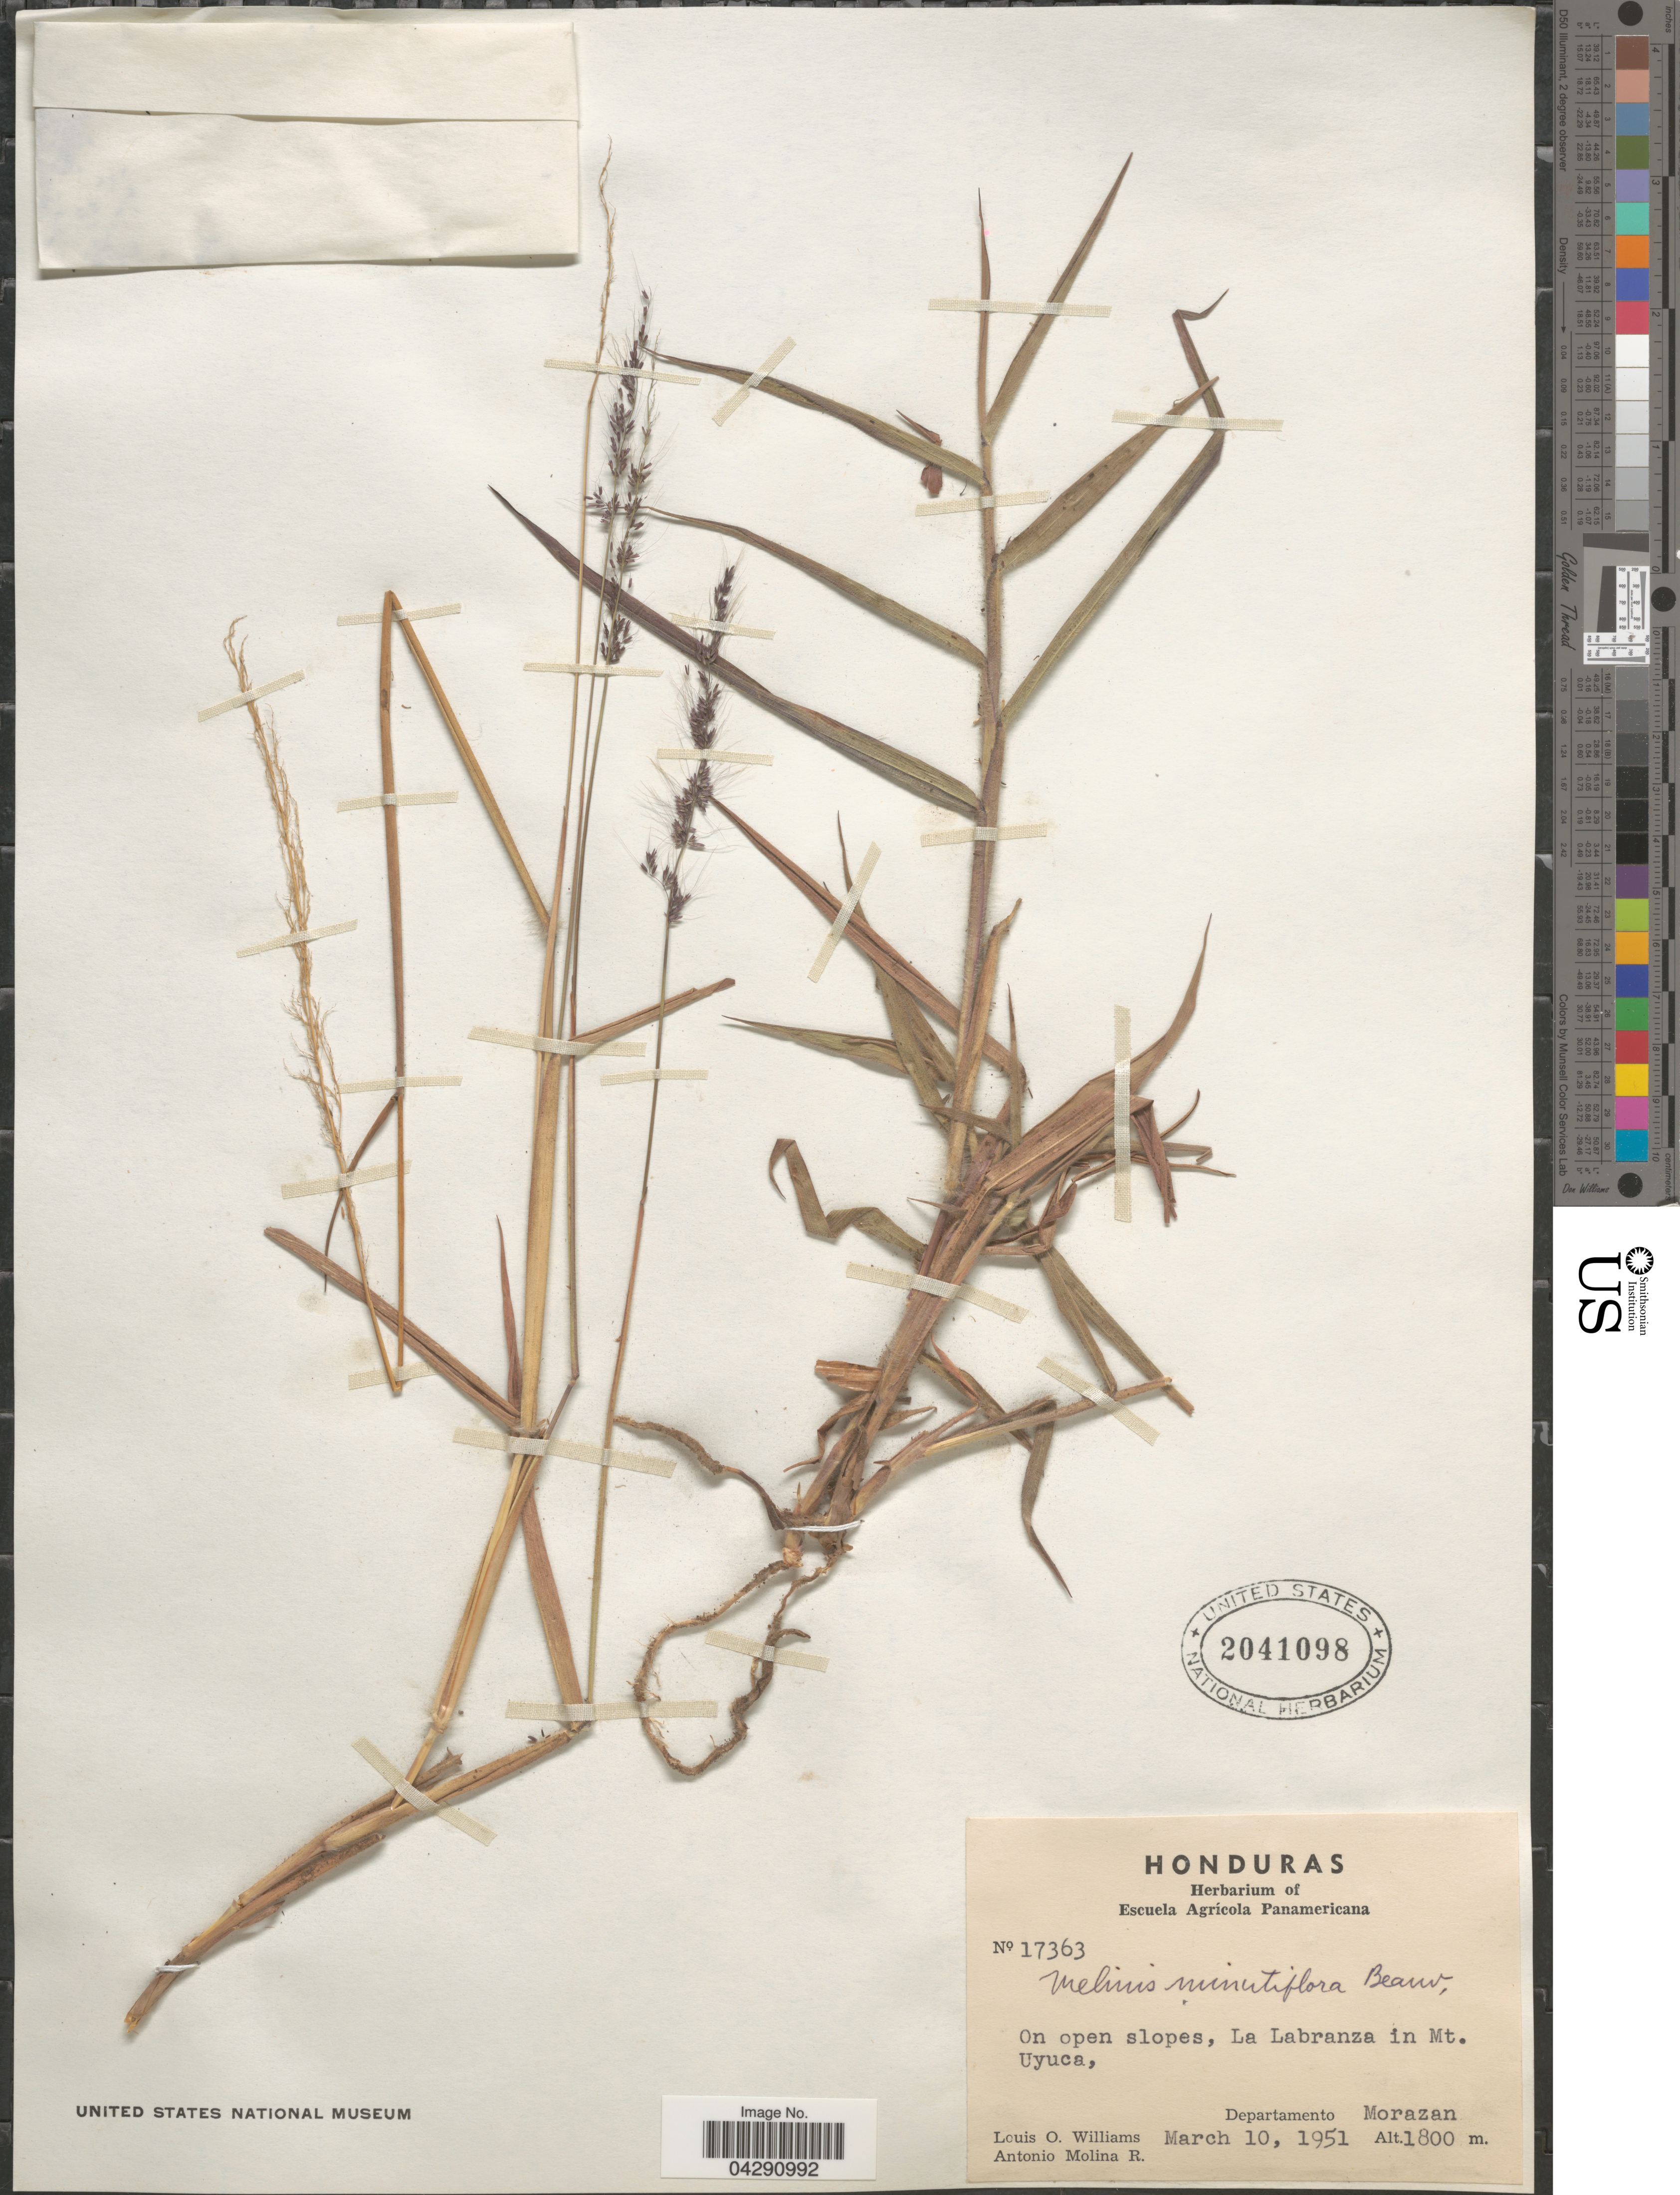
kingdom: Plantae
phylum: Tracheophyta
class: Liliopsida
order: Poales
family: Poaceae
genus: Melinis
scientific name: Melinis minutiflora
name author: P. Beauv.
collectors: L. O. Williams & A. Molina R.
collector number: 17363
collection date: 1951-03-10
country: Honduras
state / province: Fco. Morazán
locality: La Labranza in Mt. Uyuca, Departamento Morazan.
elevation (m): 1800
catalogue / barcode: US 2041098